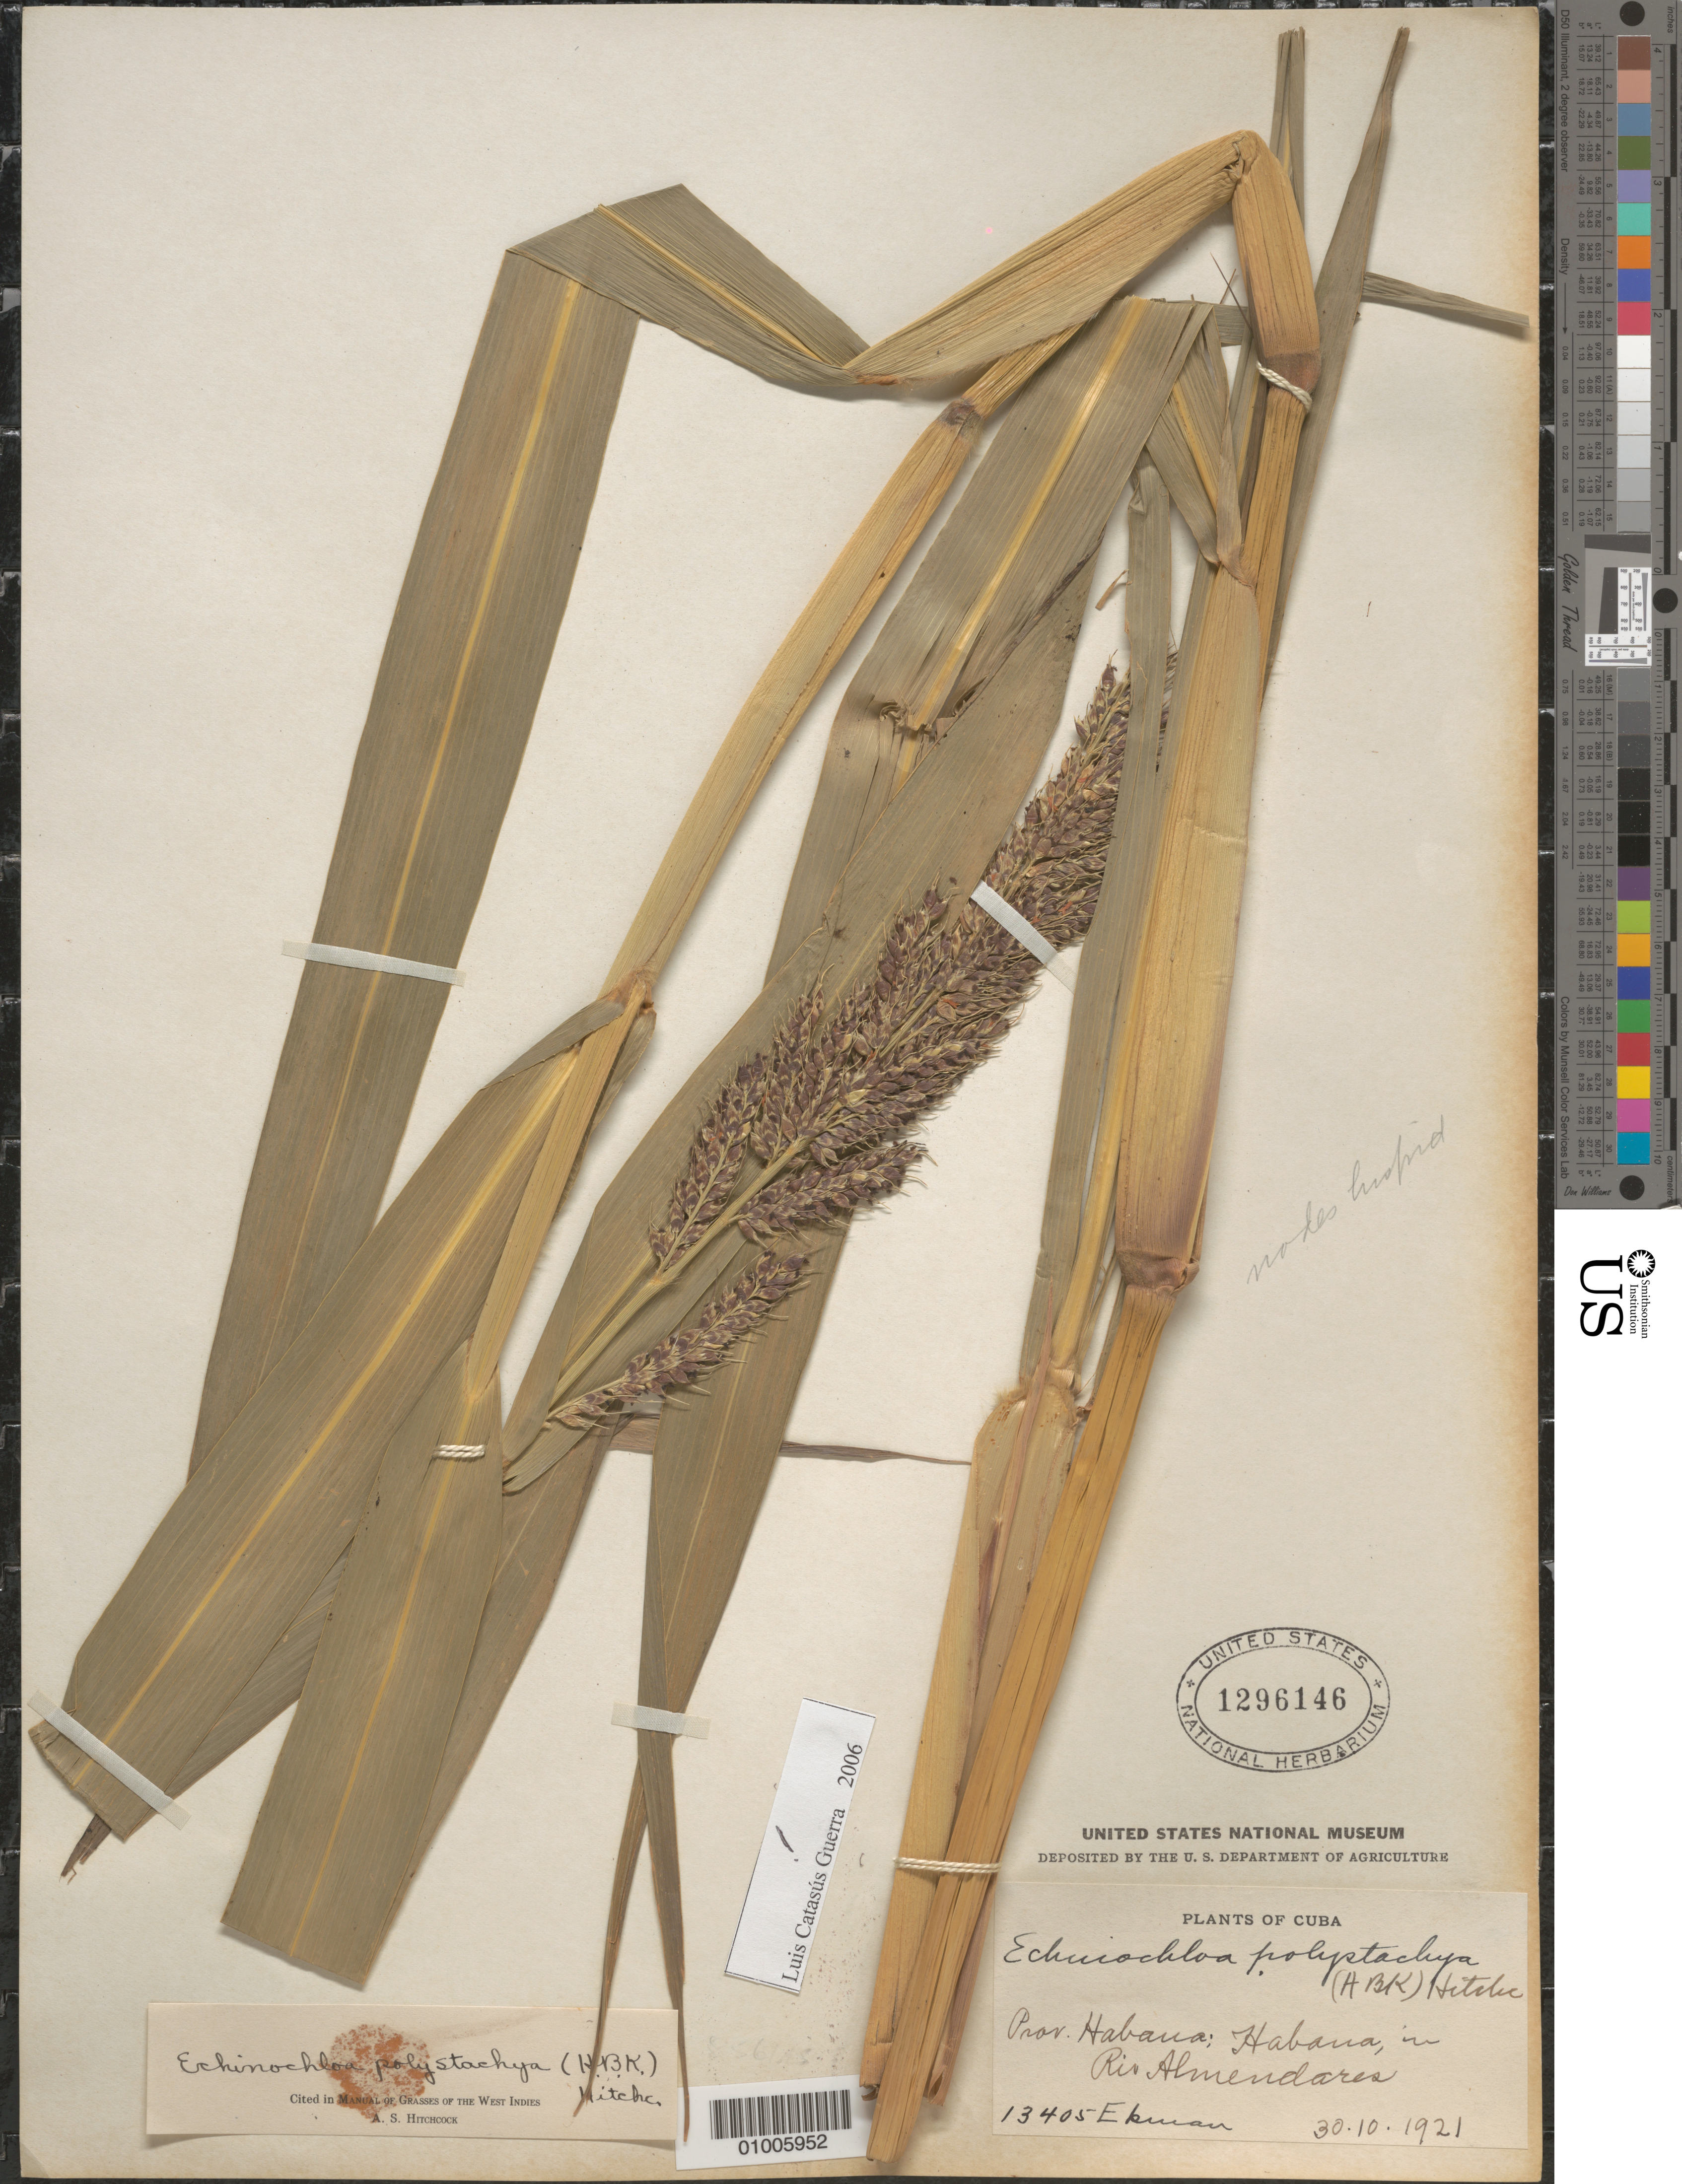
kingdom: Plantae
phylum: Tracheophyta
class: Liliopsida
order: Poales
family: Poaceae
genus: Echinochloa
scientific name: Echinochloa polystachya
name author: (Kunth) Hitchc.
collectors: E. L. Ekman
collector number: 13405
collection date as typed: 30 Oct 1921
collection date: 1921-10-30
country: Cuba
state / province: La Habana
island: Cuba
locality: Habana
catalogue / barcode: US 1296146